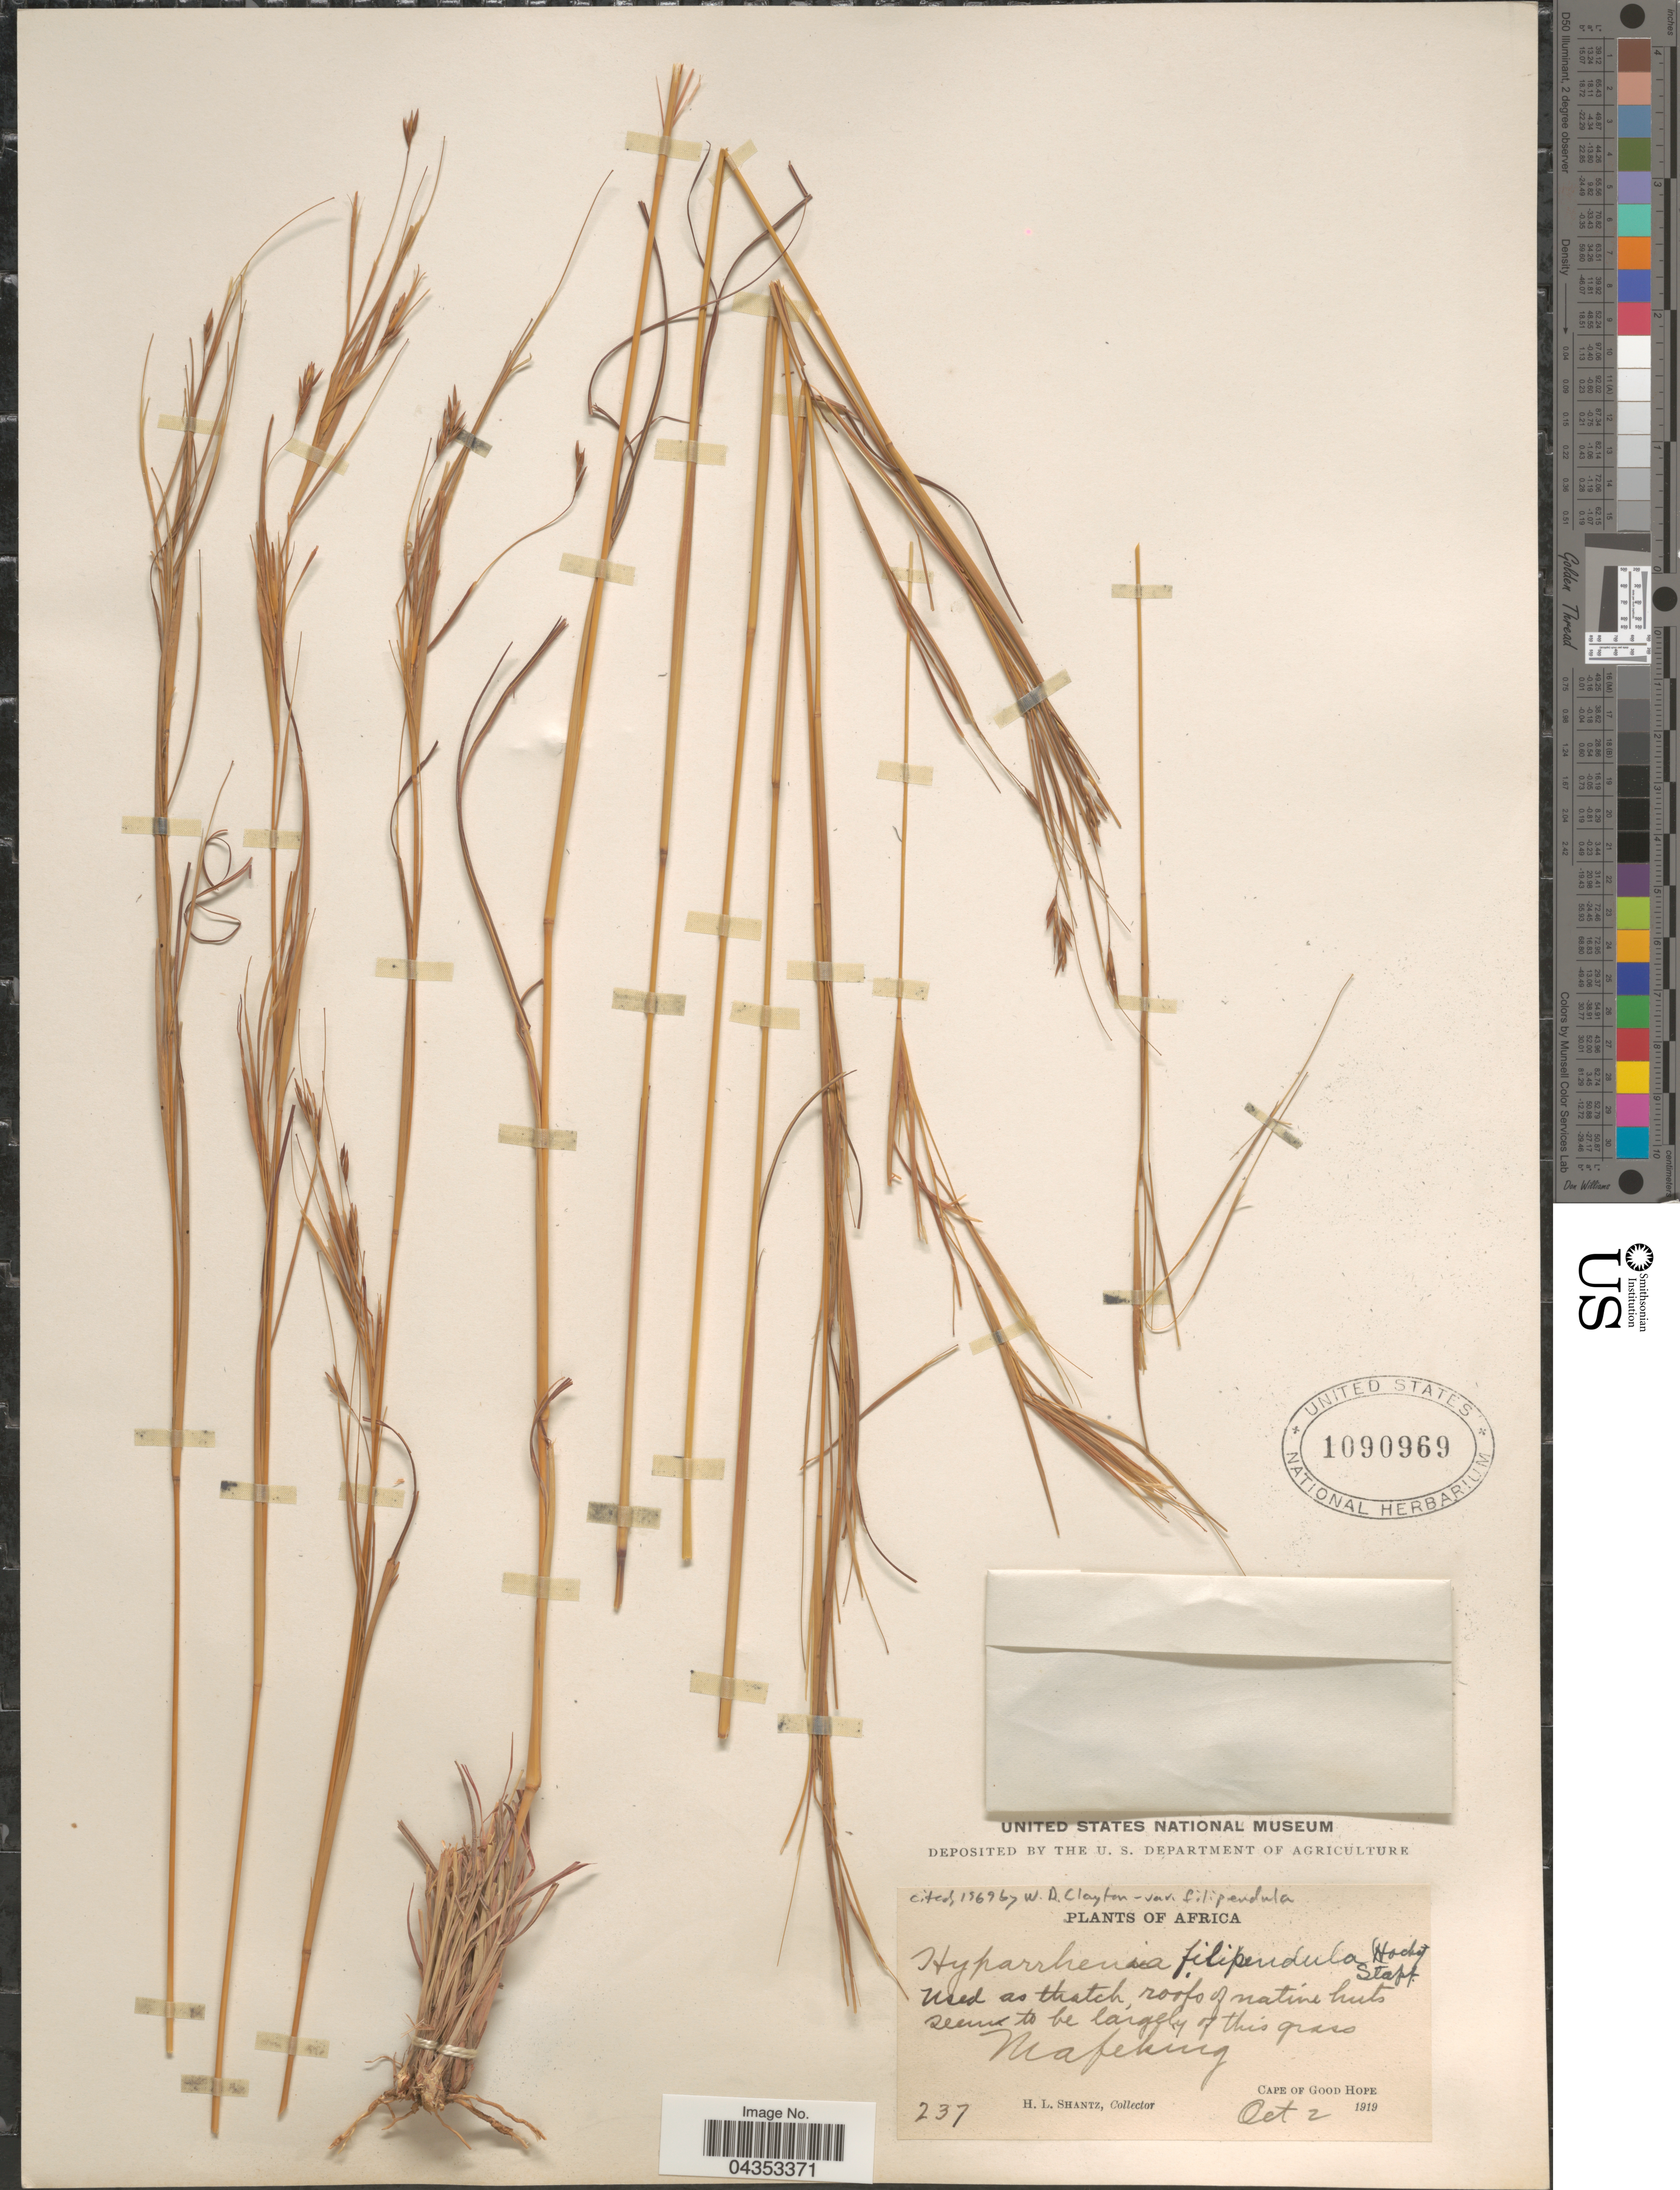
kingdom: Plantae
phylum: Tracheophyta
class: Liliopsida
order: Poales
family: Poaceae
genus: Hyparrhenia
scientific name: Hyparrhenia filipendula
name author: (Hochr.) Stapf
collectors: H. Shantz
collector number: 237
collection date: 1919-10-02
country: Lesotho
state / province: Mafeteng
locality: Mafeking Cape of Good Hope.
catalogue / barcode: US 1090969